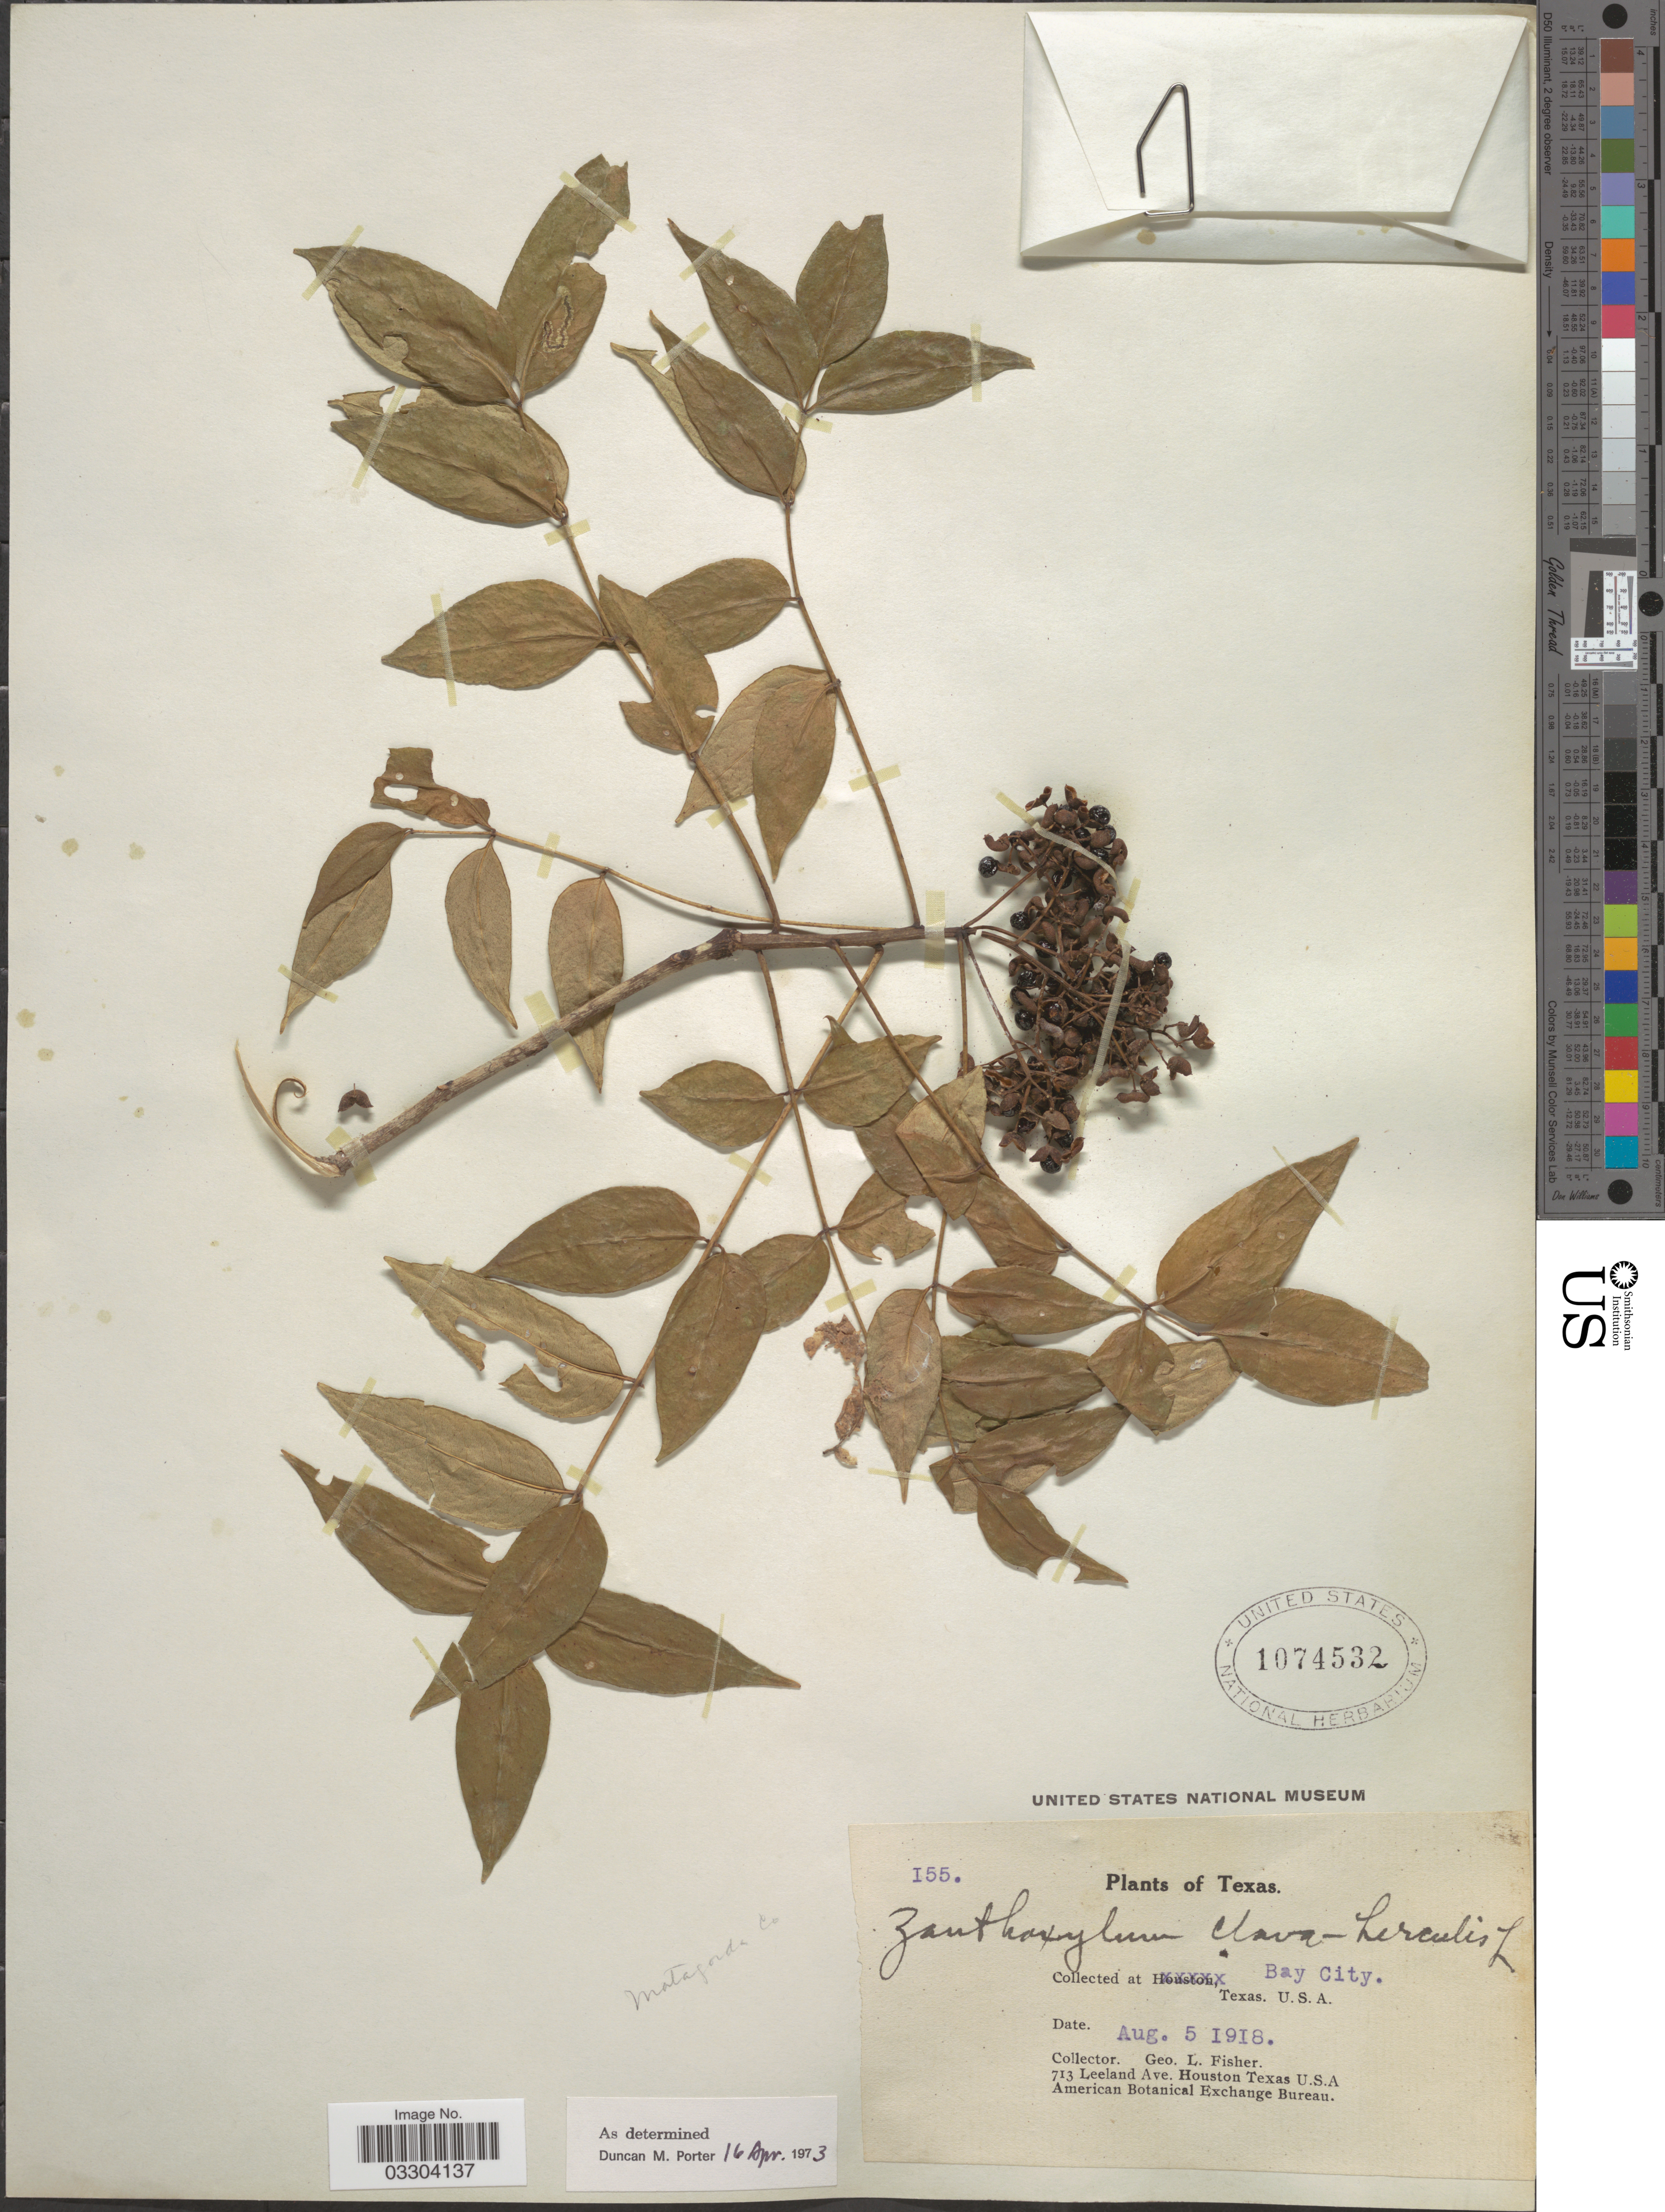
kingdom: Plantae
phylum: Tracheophyta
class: Magnoliopsida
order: Sapindales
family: Rutaceae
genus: Zanthoxylum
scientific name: Zanthoxylum clava-herculis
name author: L.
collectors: G. L. Fisher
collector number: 155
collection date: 1918-08-05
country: United States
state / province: Texas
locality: Bay City.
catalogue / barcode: US 1074532